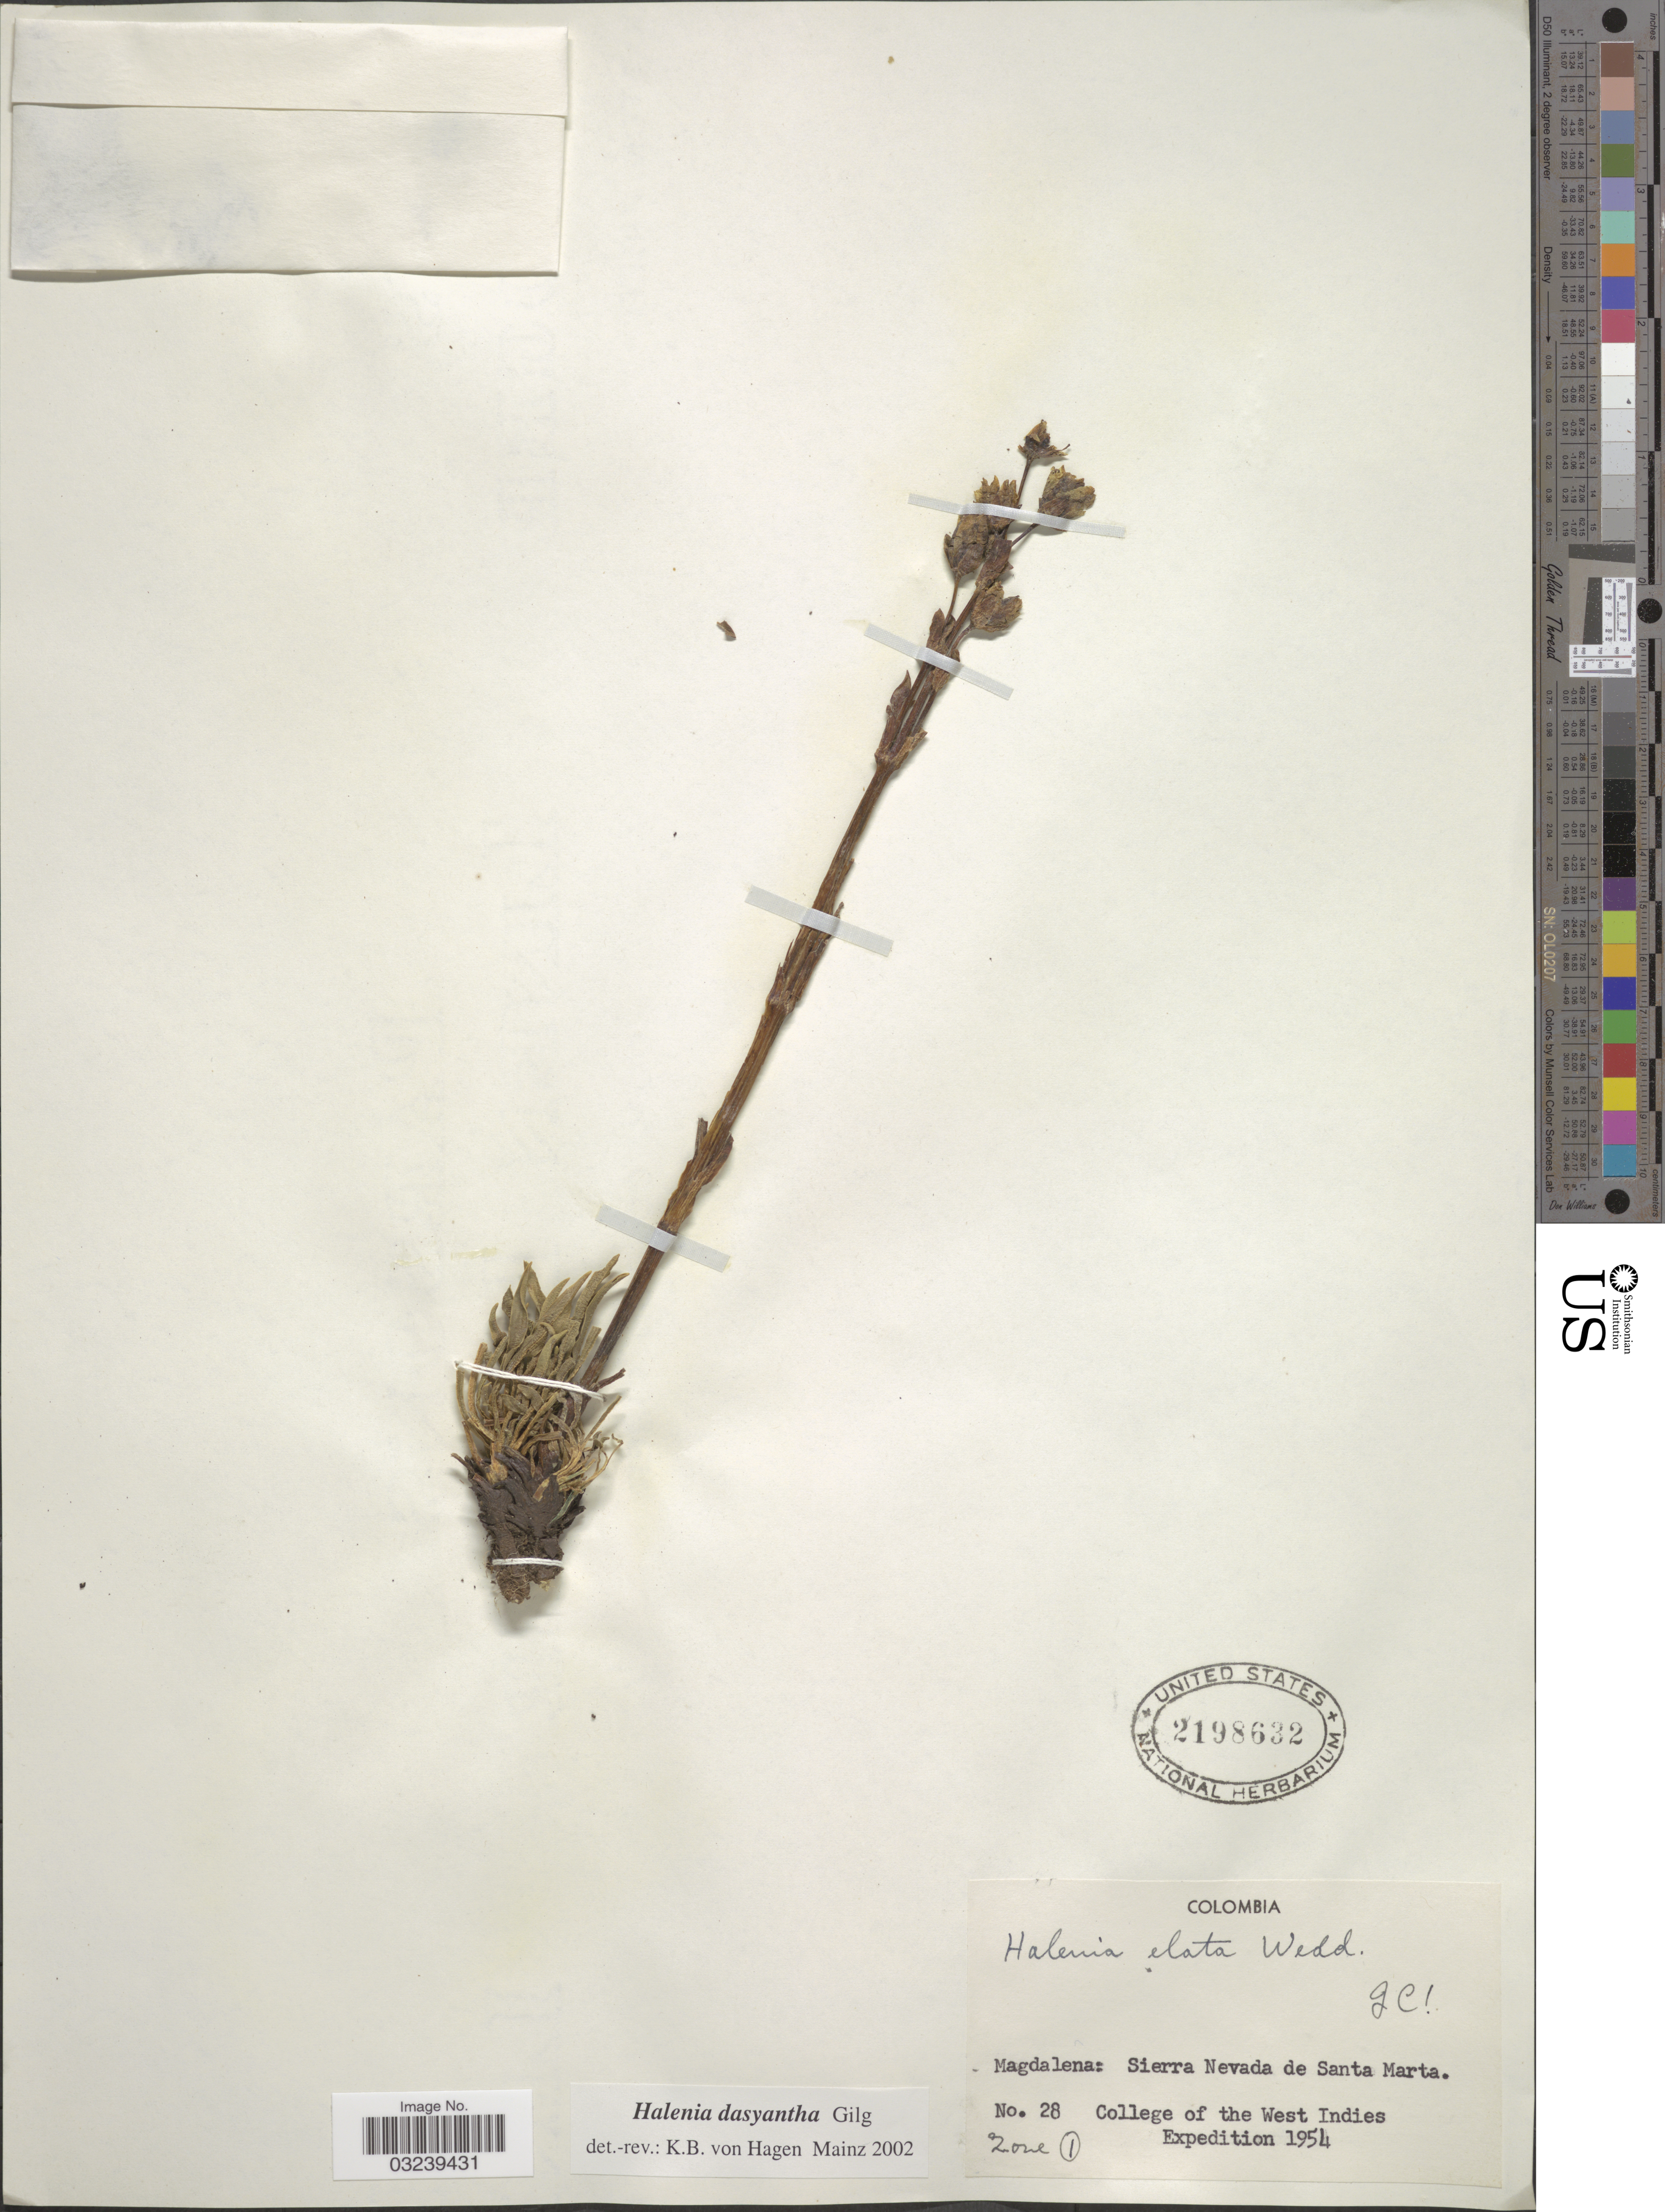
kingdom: Plantae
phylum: Tracheophyta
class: Magnoliopsida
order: Gentianales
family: Gentianaceae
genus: Halenia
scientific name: Halenia dasyantha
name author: Gilg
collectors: College of the West Indies Expedition 1954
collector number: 28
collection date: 1954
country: Colombia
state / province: Magdalena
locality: Sierra Nevada de Santa Marta. Zone 1.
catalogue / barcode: US 2198632